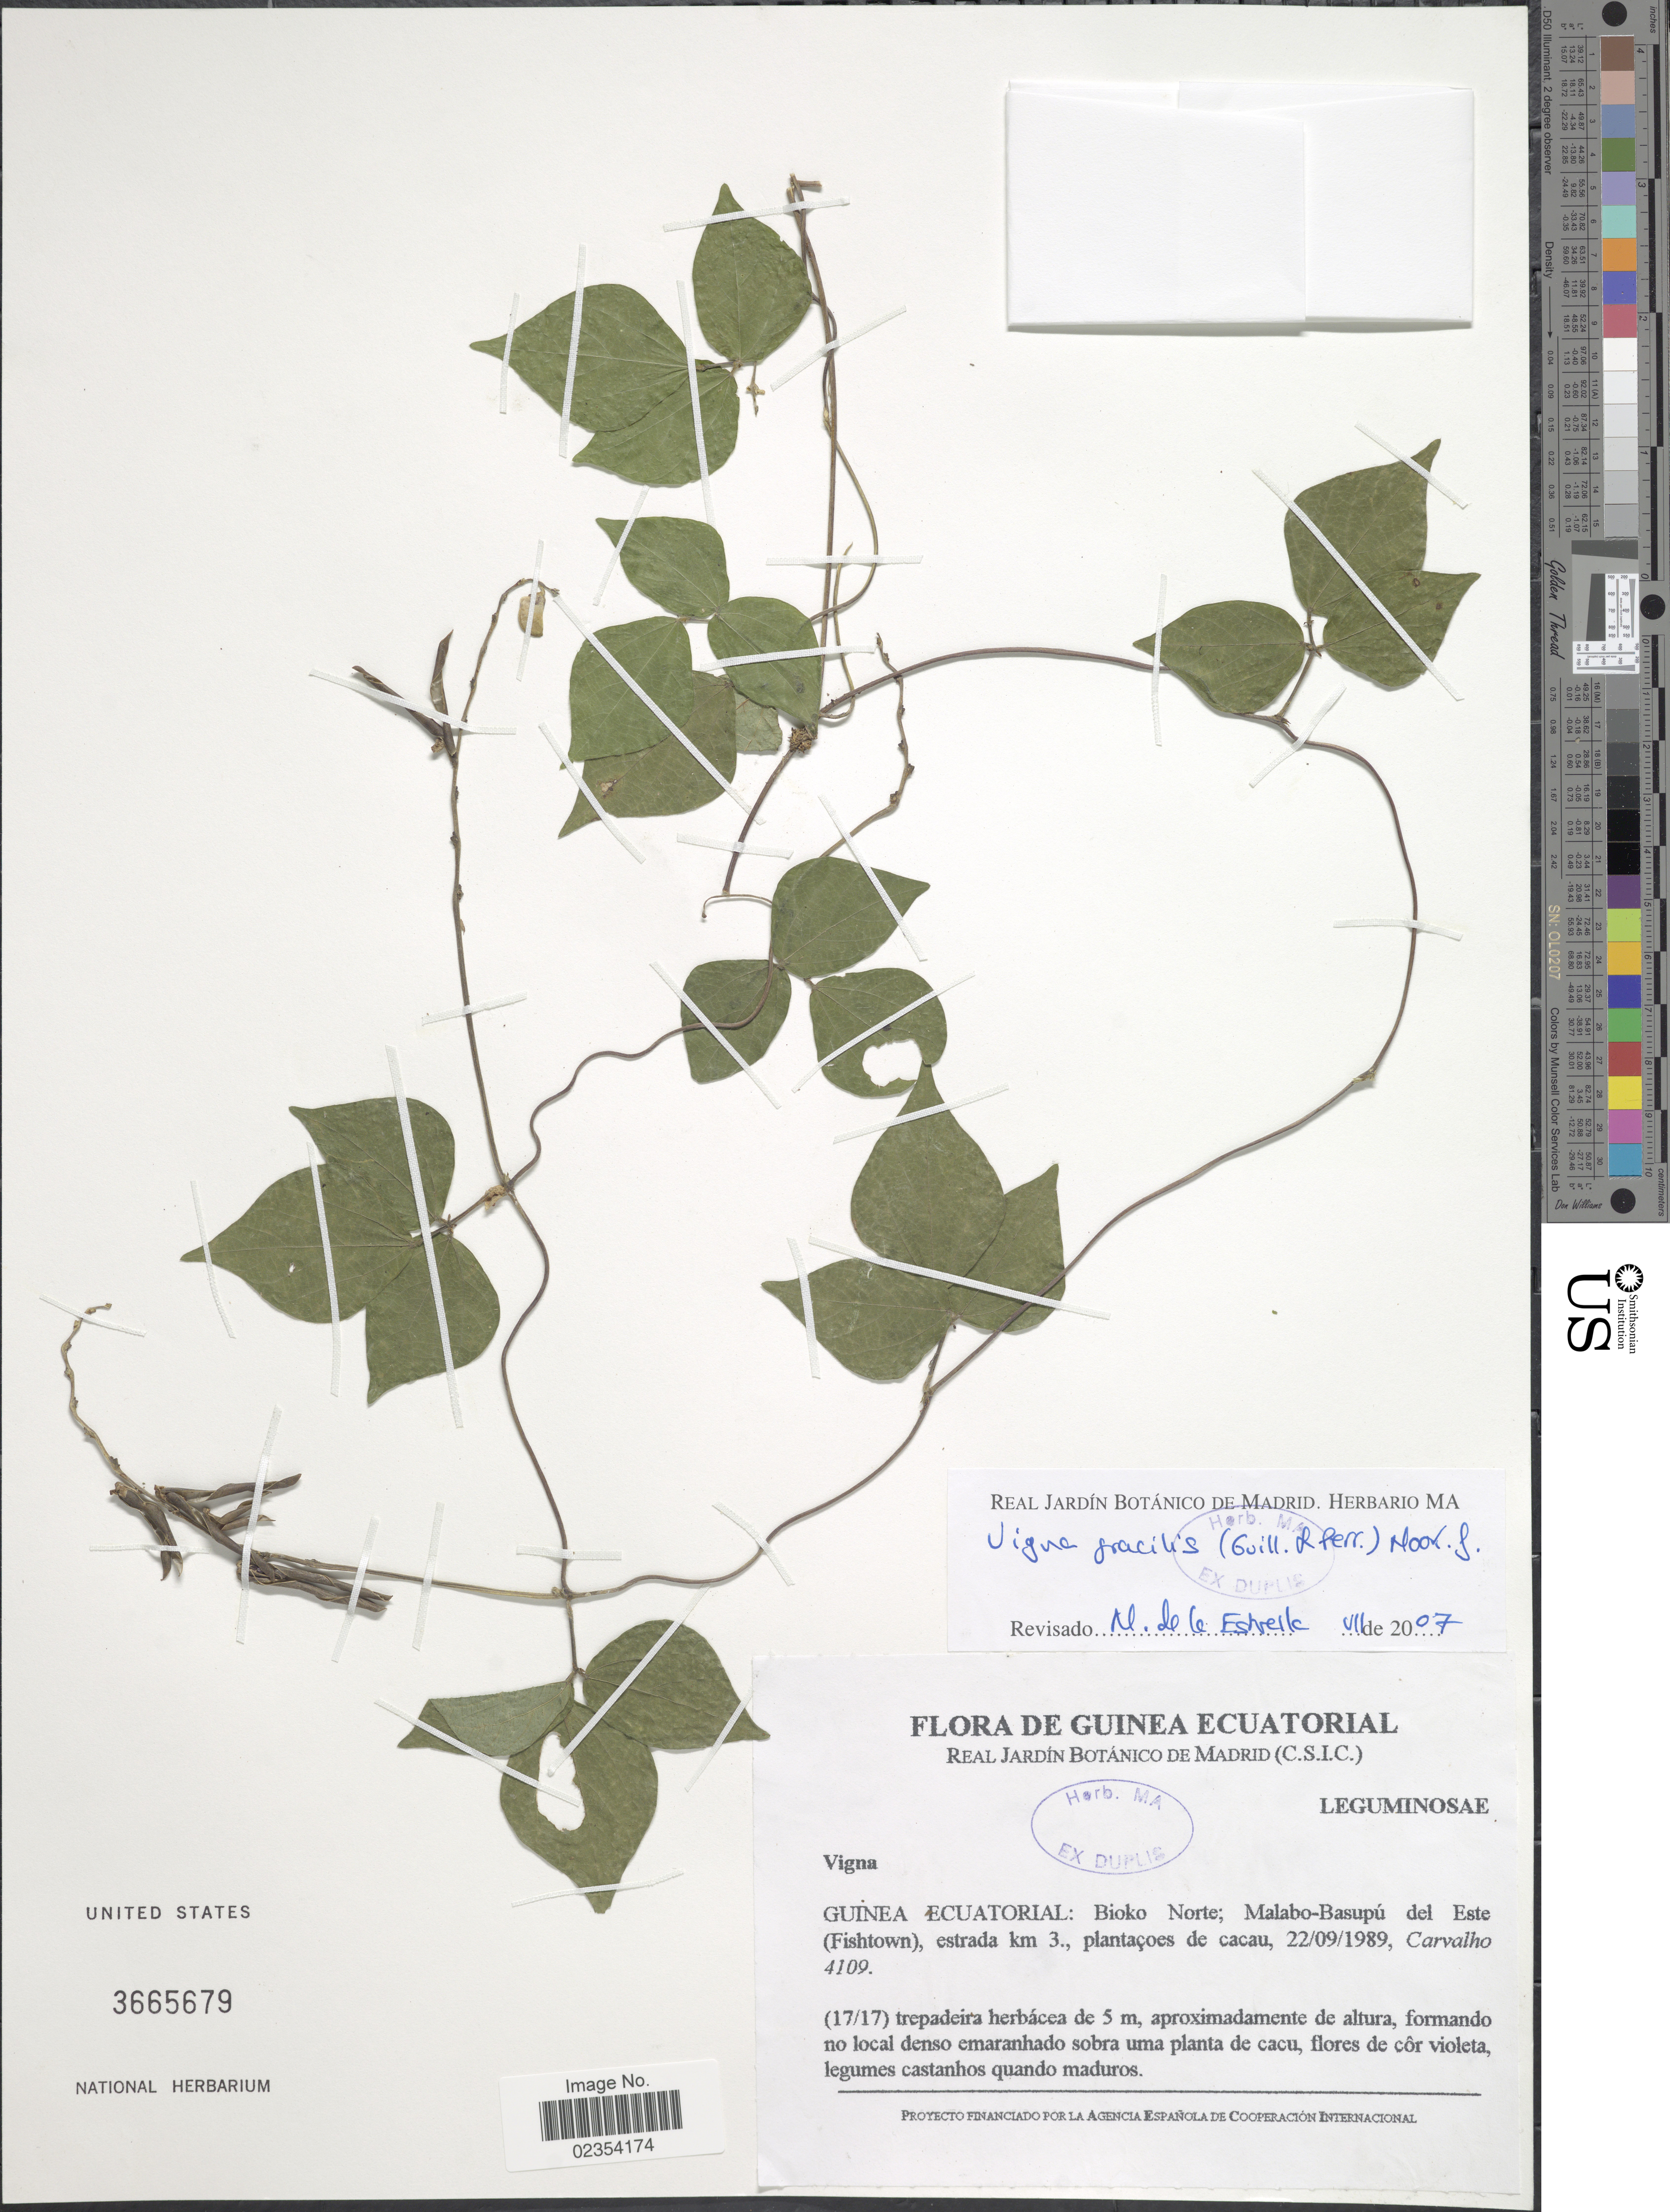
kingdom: Plantae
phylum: Tracheophyta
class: Magnoliopsida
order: Fabales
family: Fabaceae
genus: Vigna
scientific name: Vigna gracilis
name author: (Guill. & Perr.) Hook. f.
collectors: Carvalho, --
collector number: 4109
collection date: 1989-09-22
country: Equatorial Guinea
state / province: Bioko Norte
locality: Malabo-Basupu del Este (Fishtown), estrada km 3., plantacoes de cacau.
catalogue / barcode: US 3665679